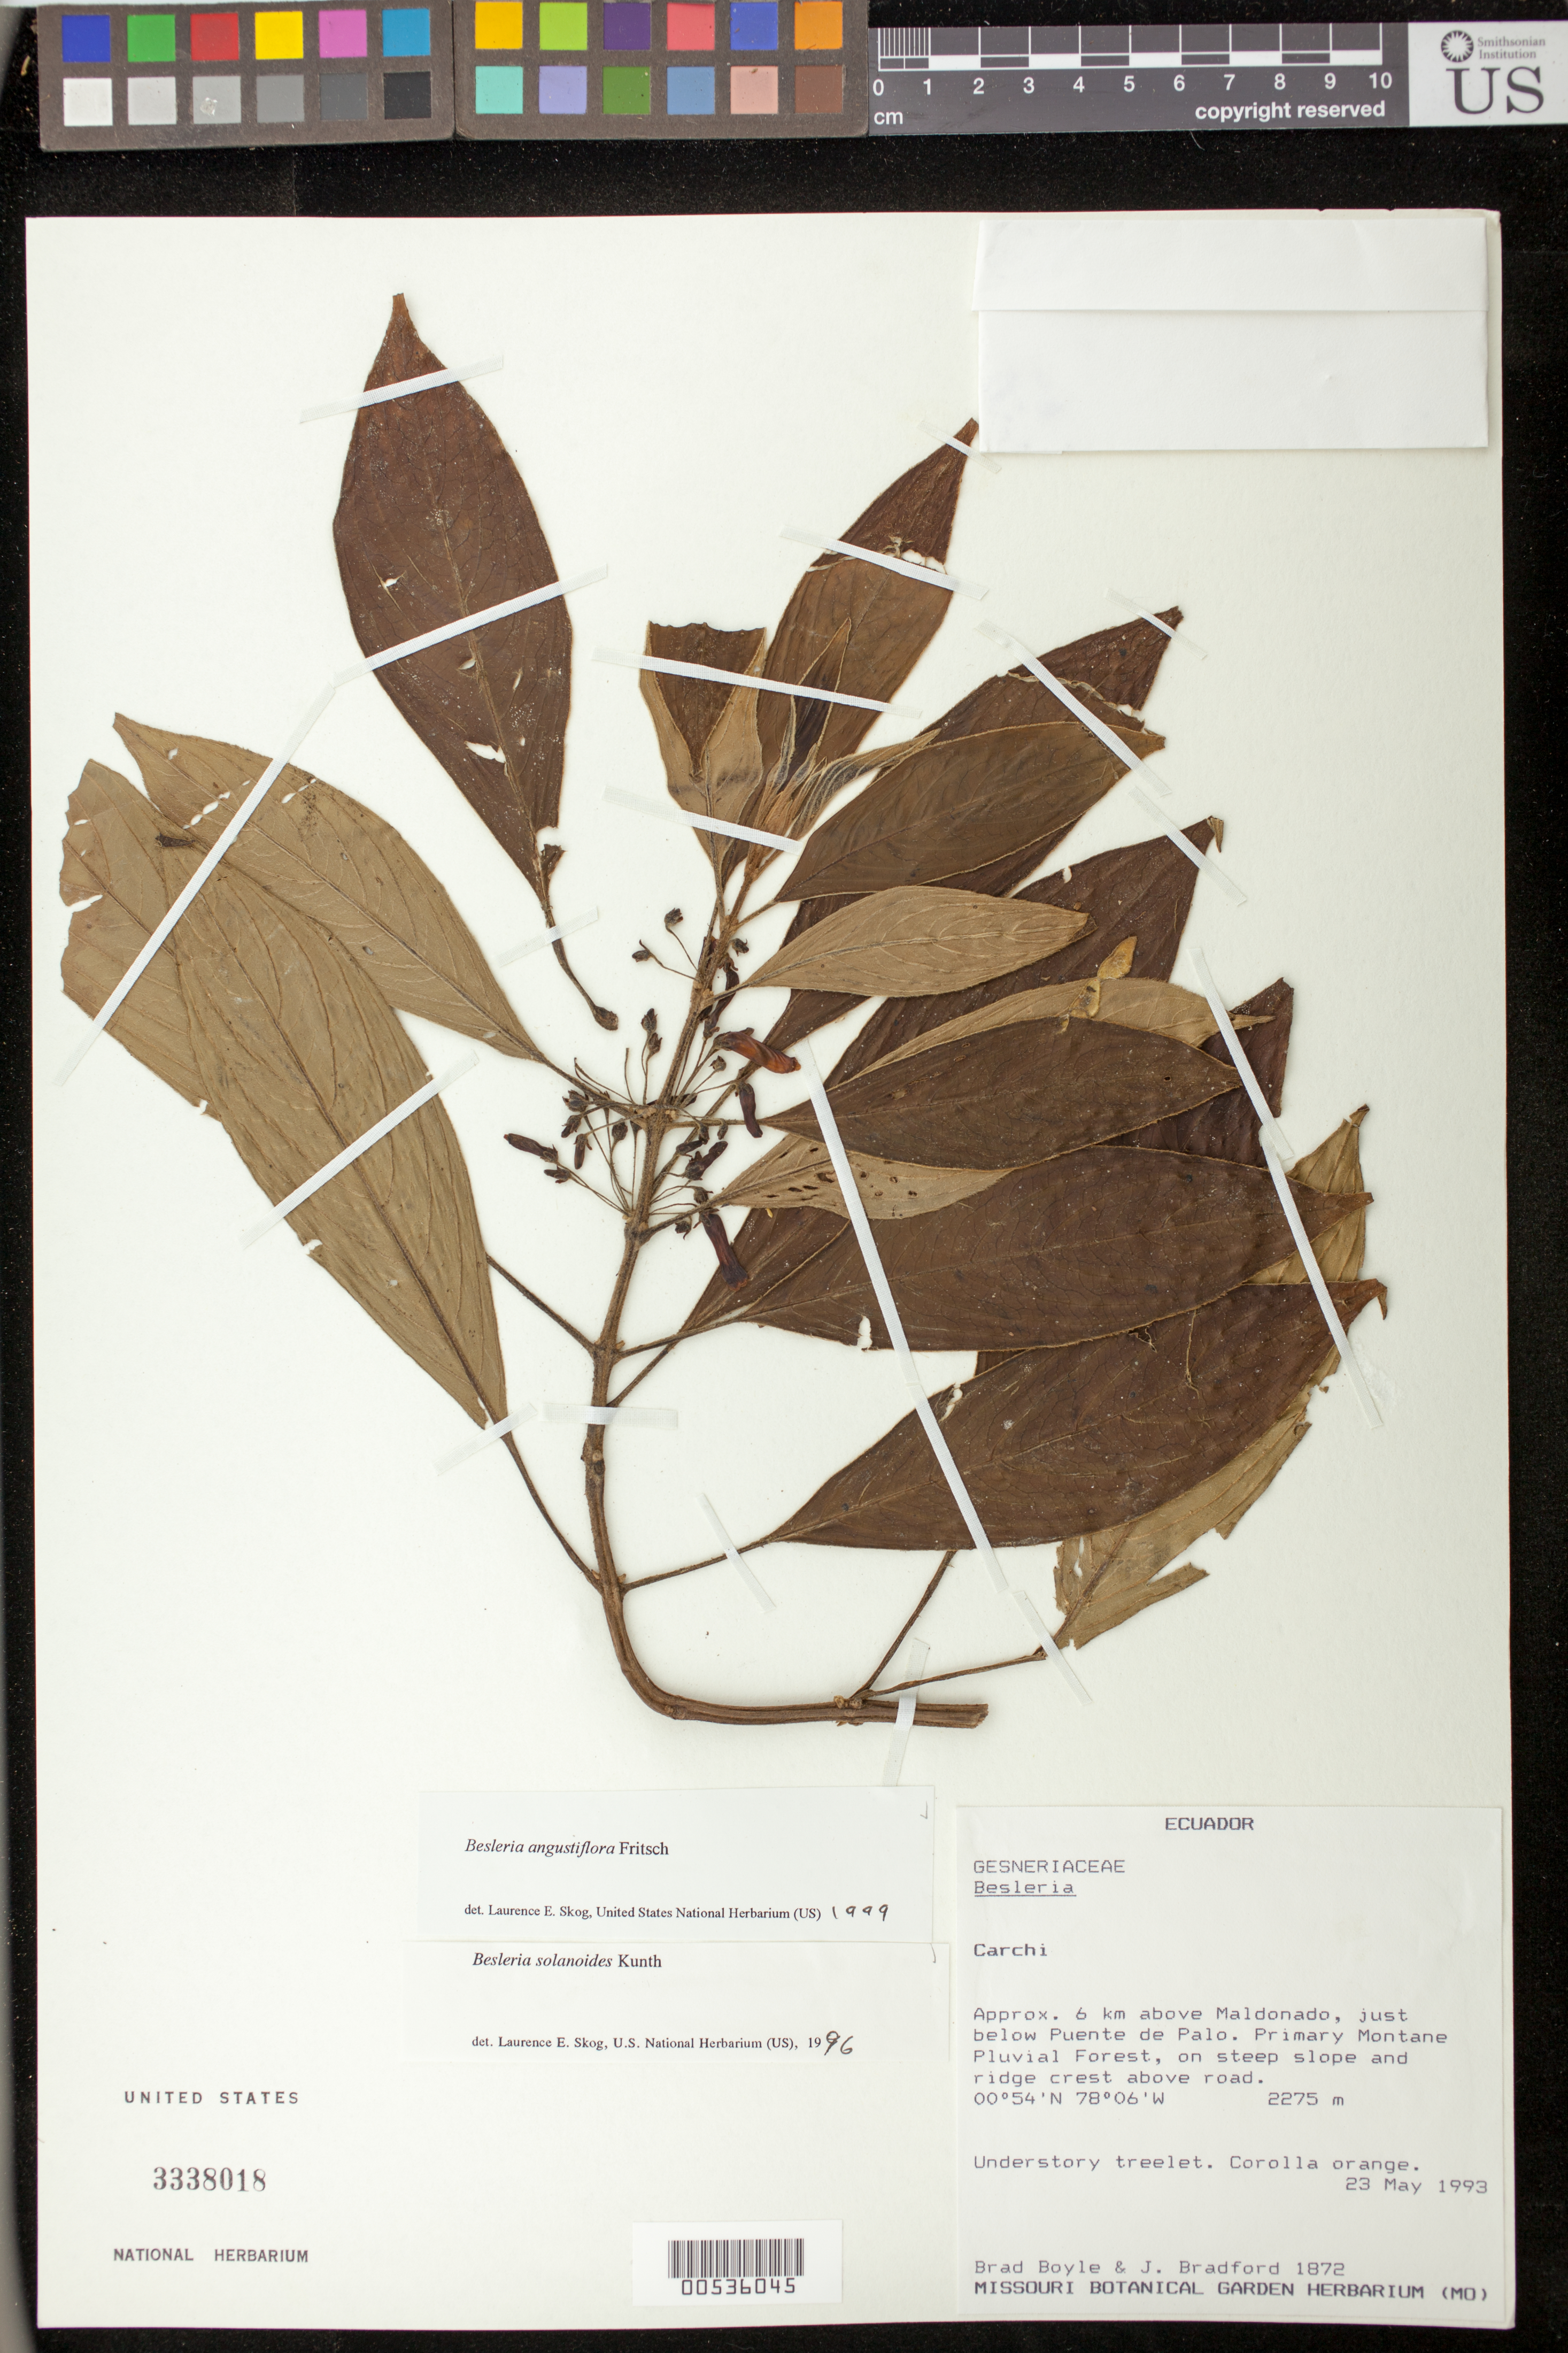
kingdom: Plantae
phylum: Tracheophyta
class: Magnoliopsida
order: Lamiales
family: Gesneriaceae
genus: Besleria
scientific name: Besleria angustiflora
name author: Fritsch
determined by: Skog, Laurence E.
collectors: B. Boyle & J. C. Bradford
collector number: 1872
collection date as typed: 23 May 1993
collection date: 1993-05-23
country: Ecuador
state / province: Carchi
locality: Approx. 6 km above Maldonado, just below Puente de Palo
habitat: Primary montane pluvial forest, on steep slope and ridge crest above road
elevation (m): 2275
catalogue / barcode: US 3338018